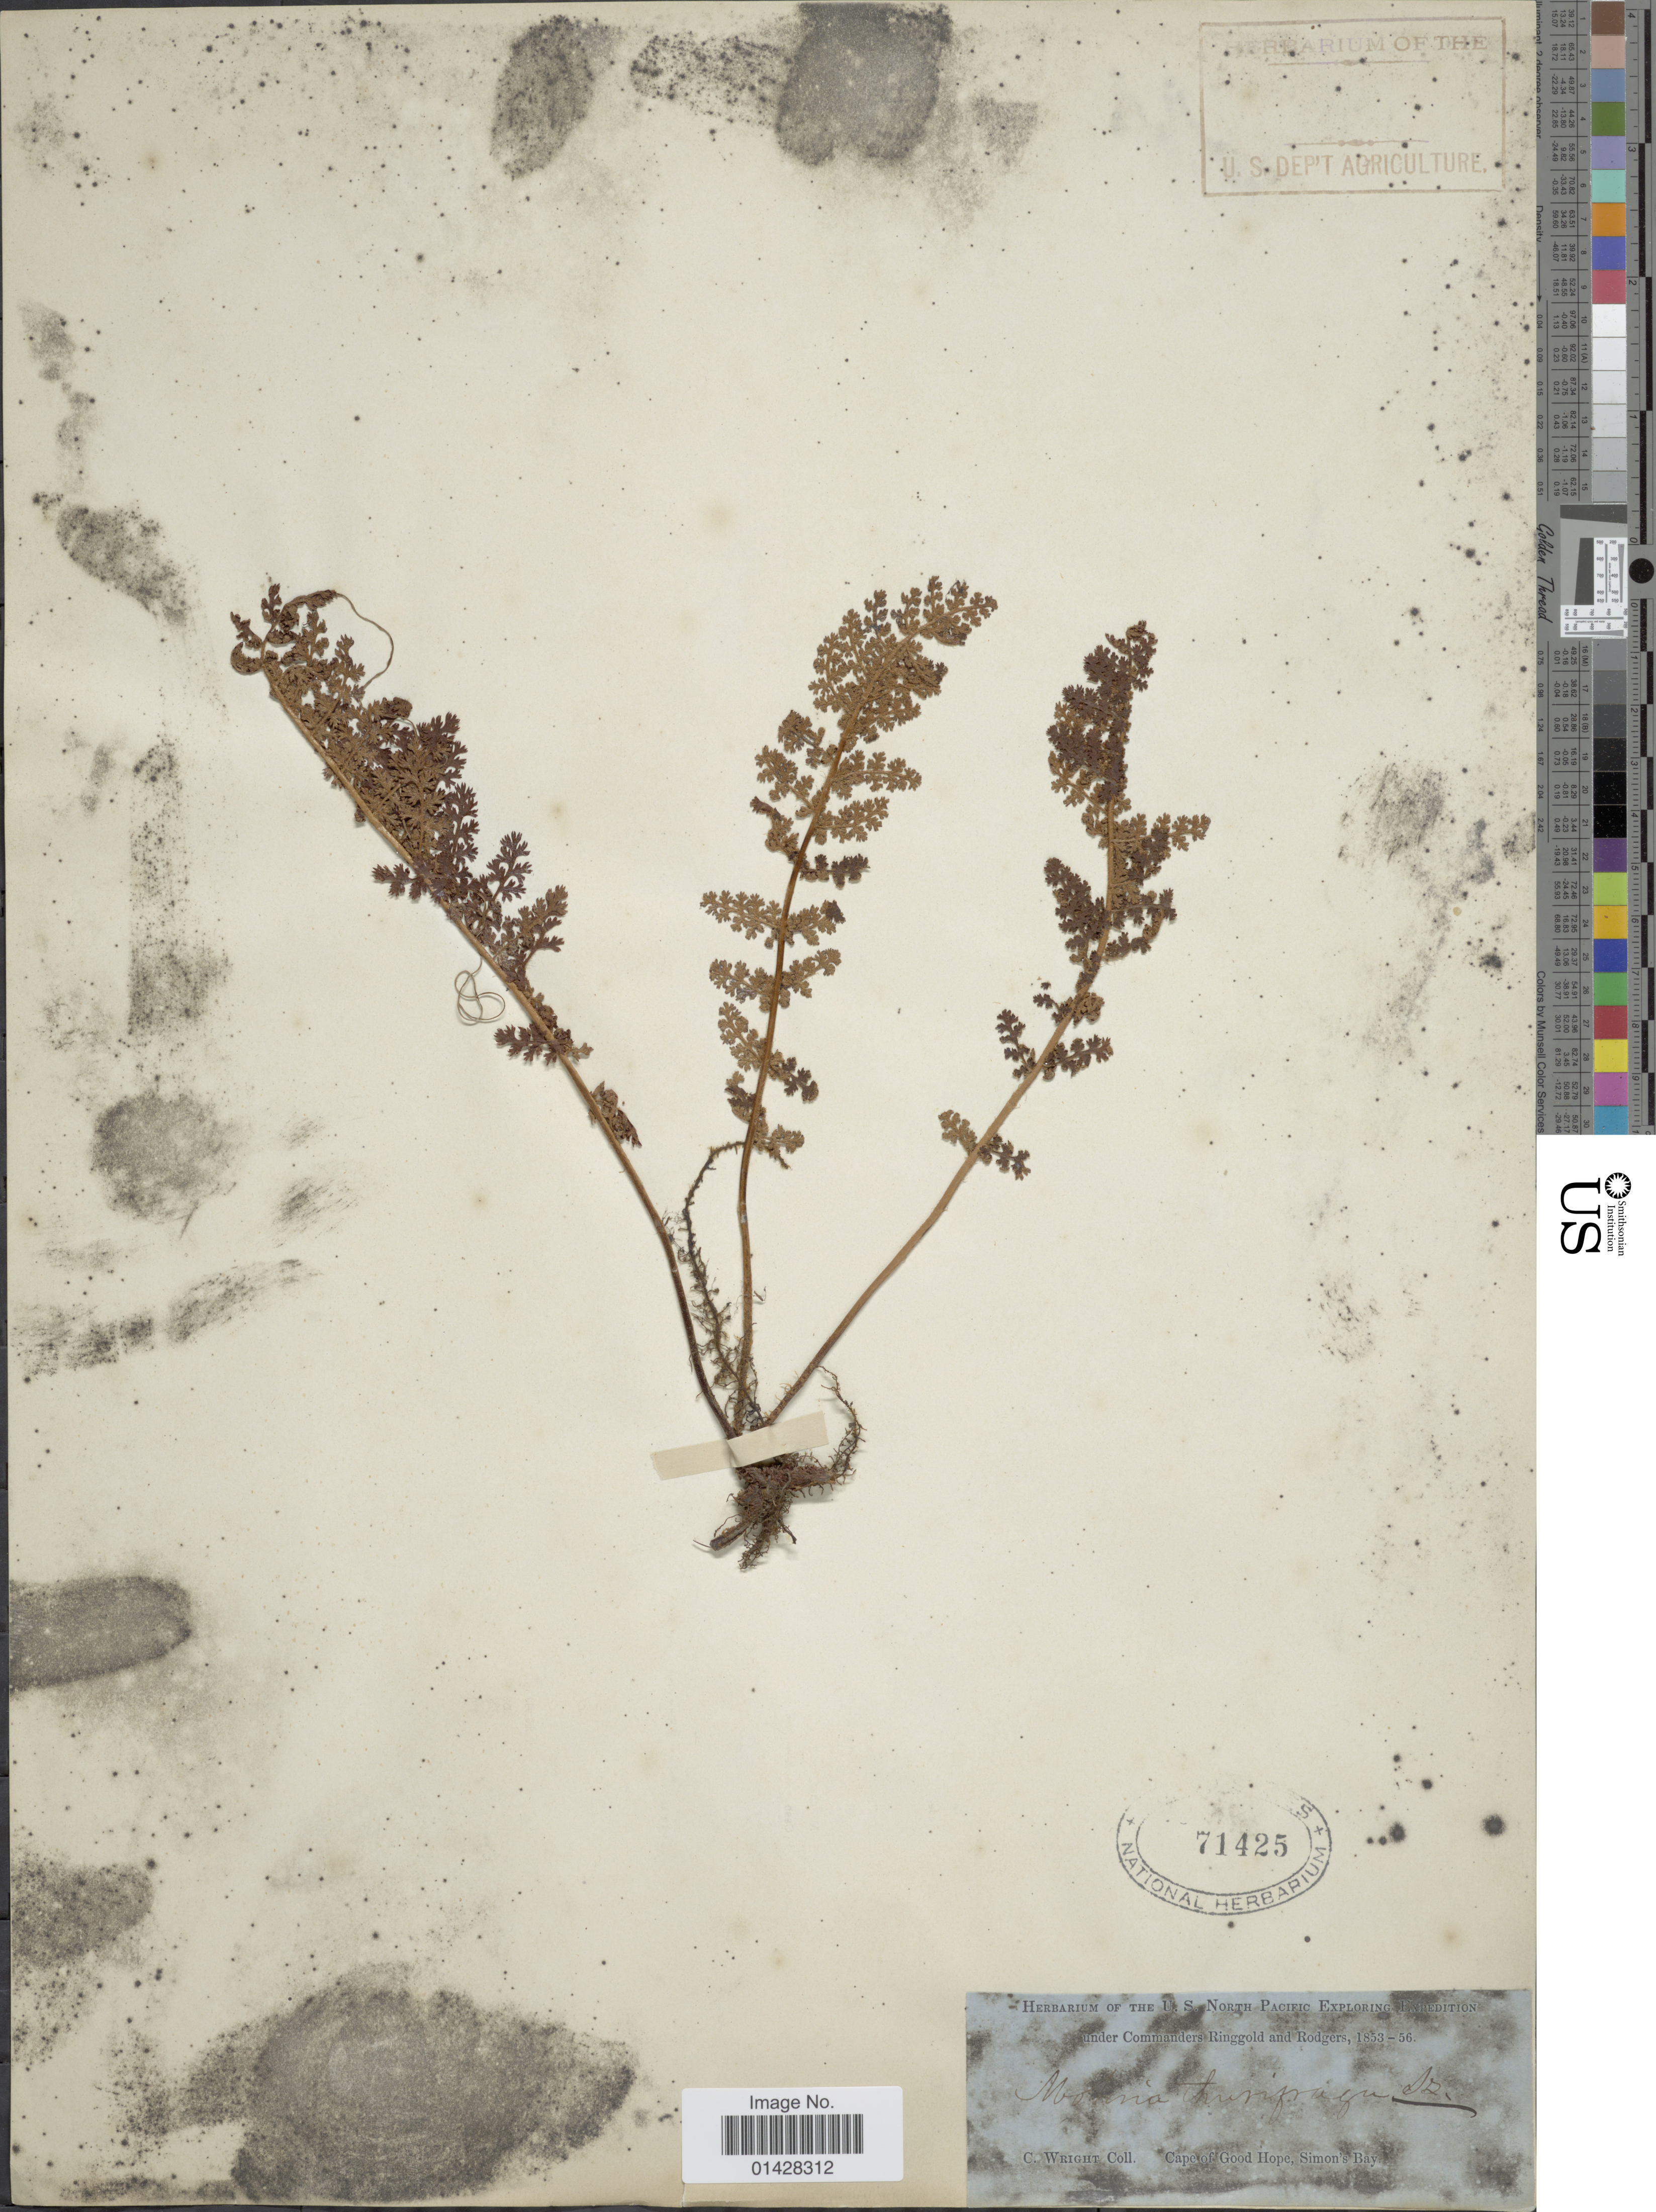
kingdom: Plantae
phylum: Tracheophyta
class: Polypodiopsida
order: Schizaeales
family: Anemiaceae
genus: Anemia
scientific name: Anemia cafforum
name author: (L.) Christenh.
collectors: C. Wright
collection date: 1853/1856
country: South Africa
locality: Cape of Good Hope, Simon's Bay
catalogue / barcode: US 71425